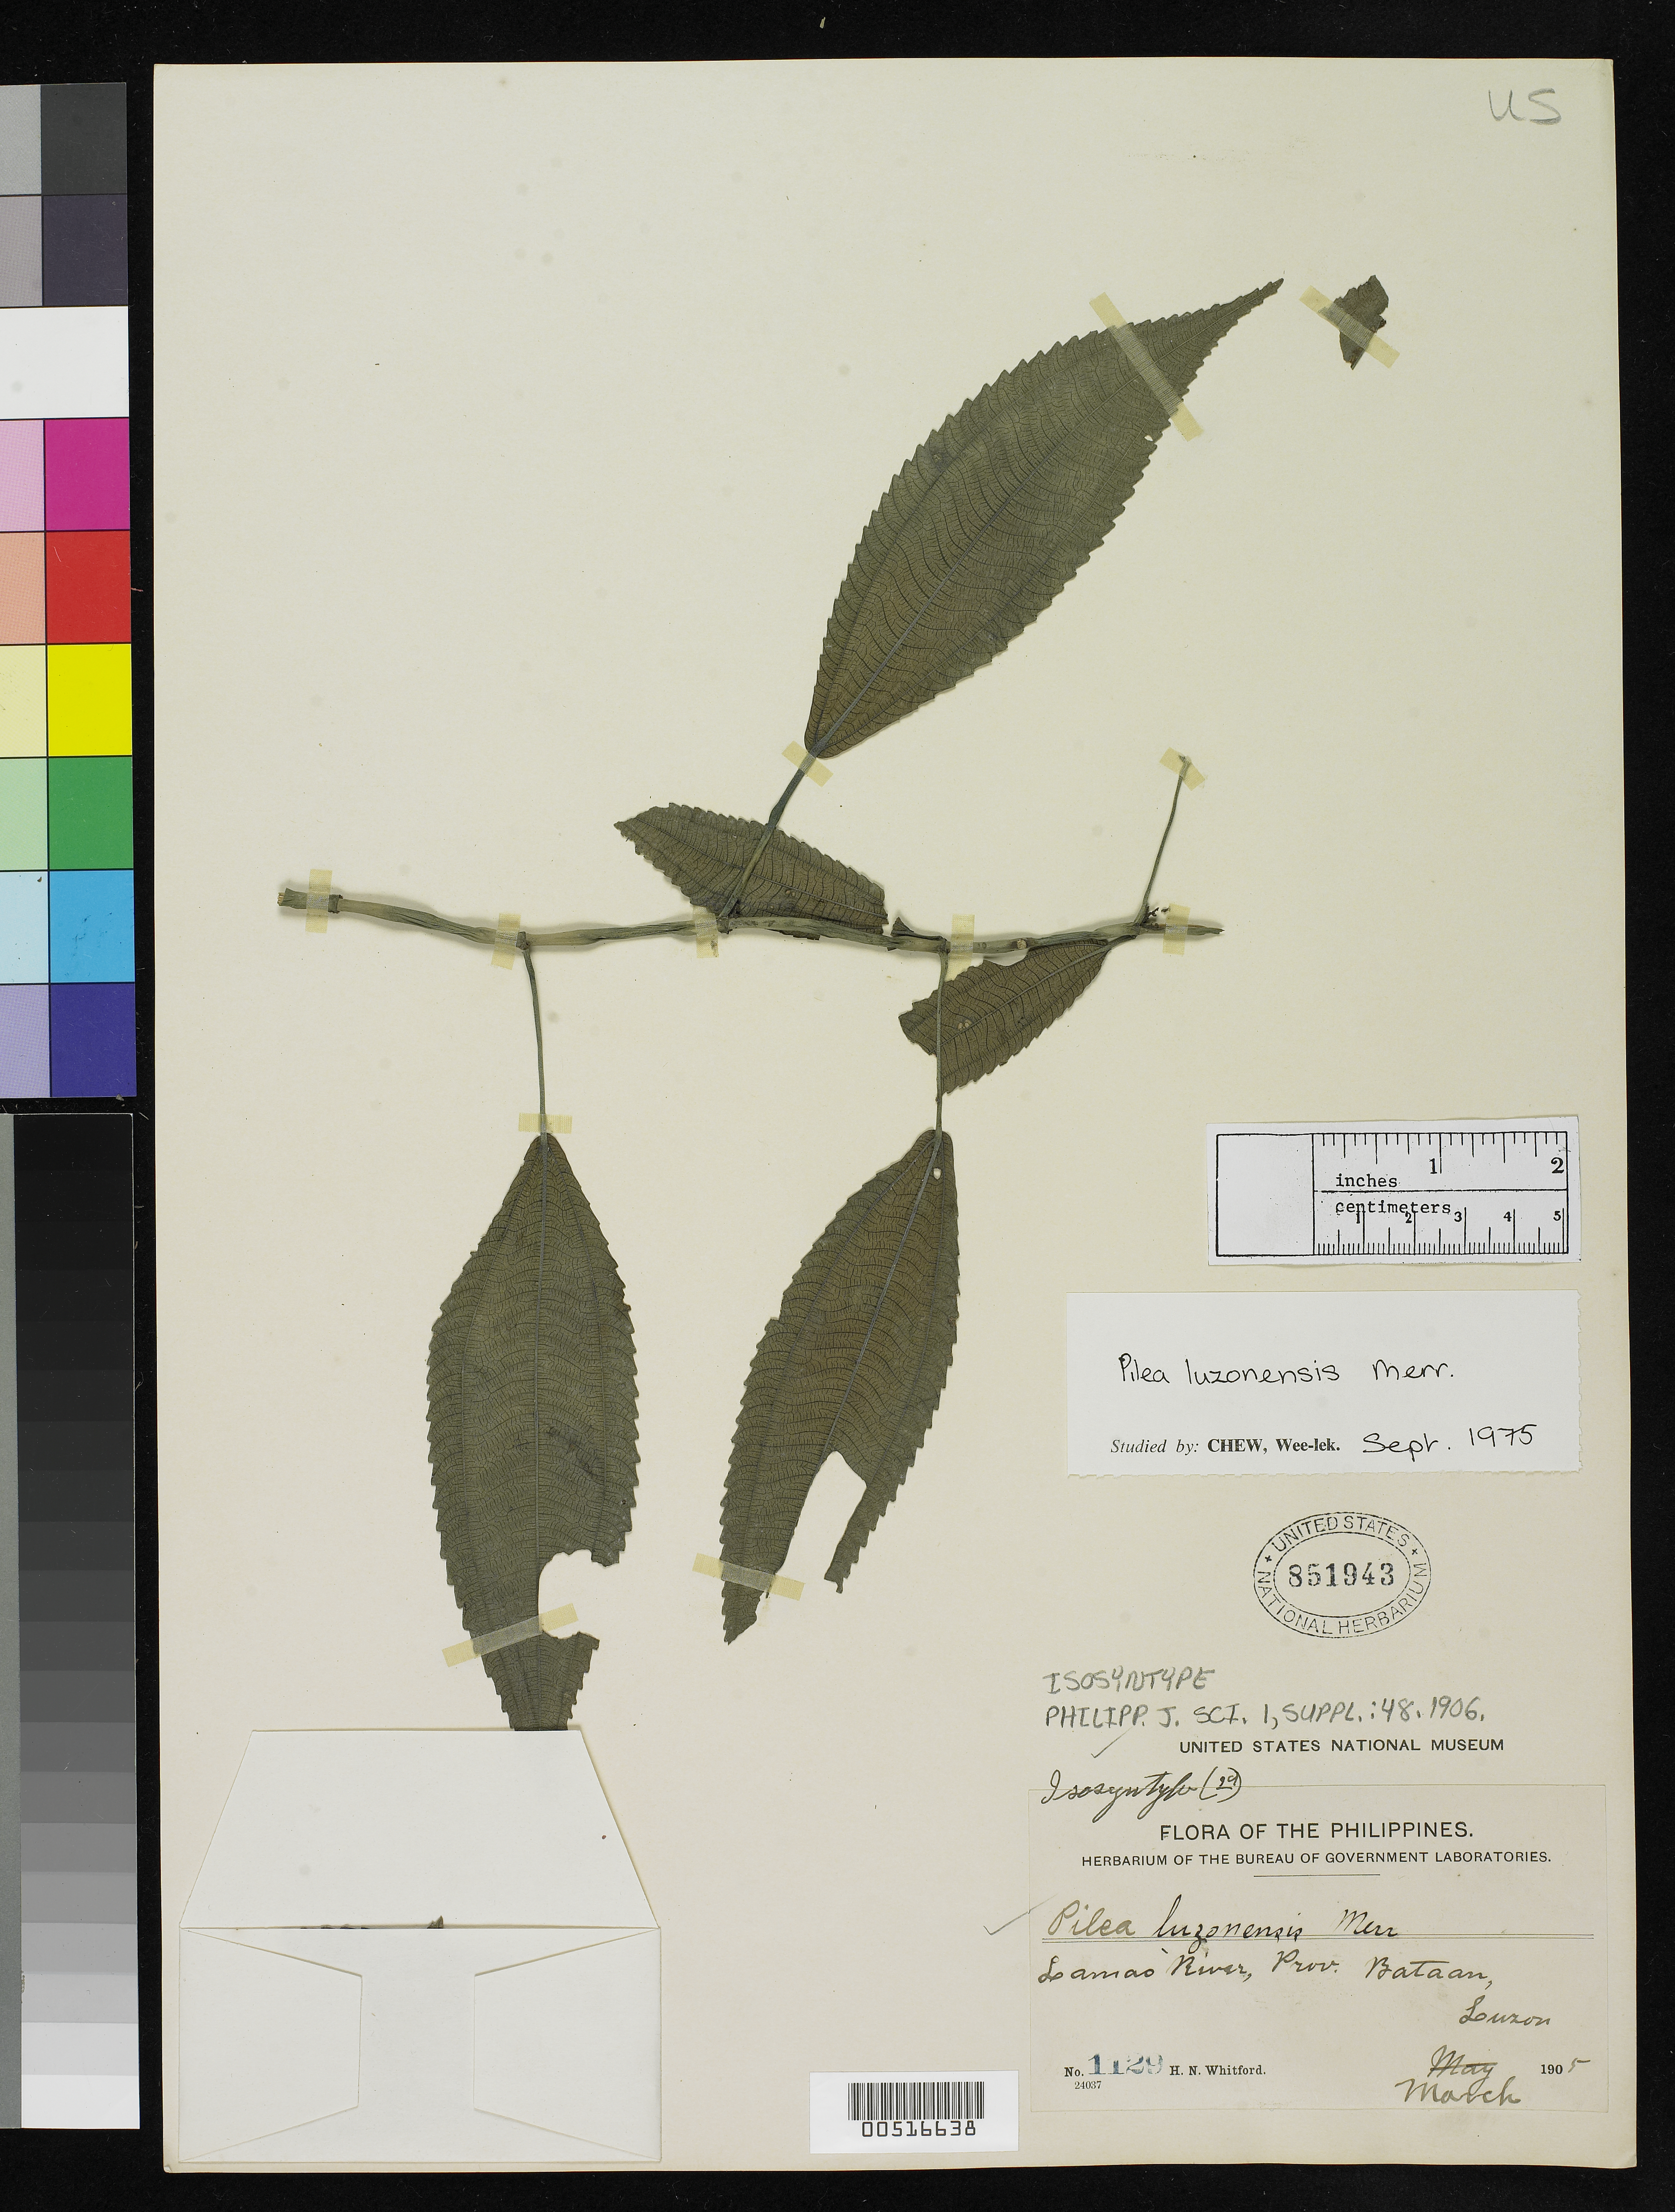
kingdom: Plantae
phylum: Tracheophyta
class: Magnoliopsida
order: Rosales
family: Urticaceae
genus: Pilea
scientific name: Pilea luzonensis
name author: Merr.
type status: Isosyntype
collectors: H. N. Whitford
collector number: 1129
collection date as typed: Mar 1905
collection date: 1905-03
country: Philippines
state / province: Central Luzon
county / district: Bataan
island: Luzon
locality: Lamao River.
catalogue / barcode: US 851943